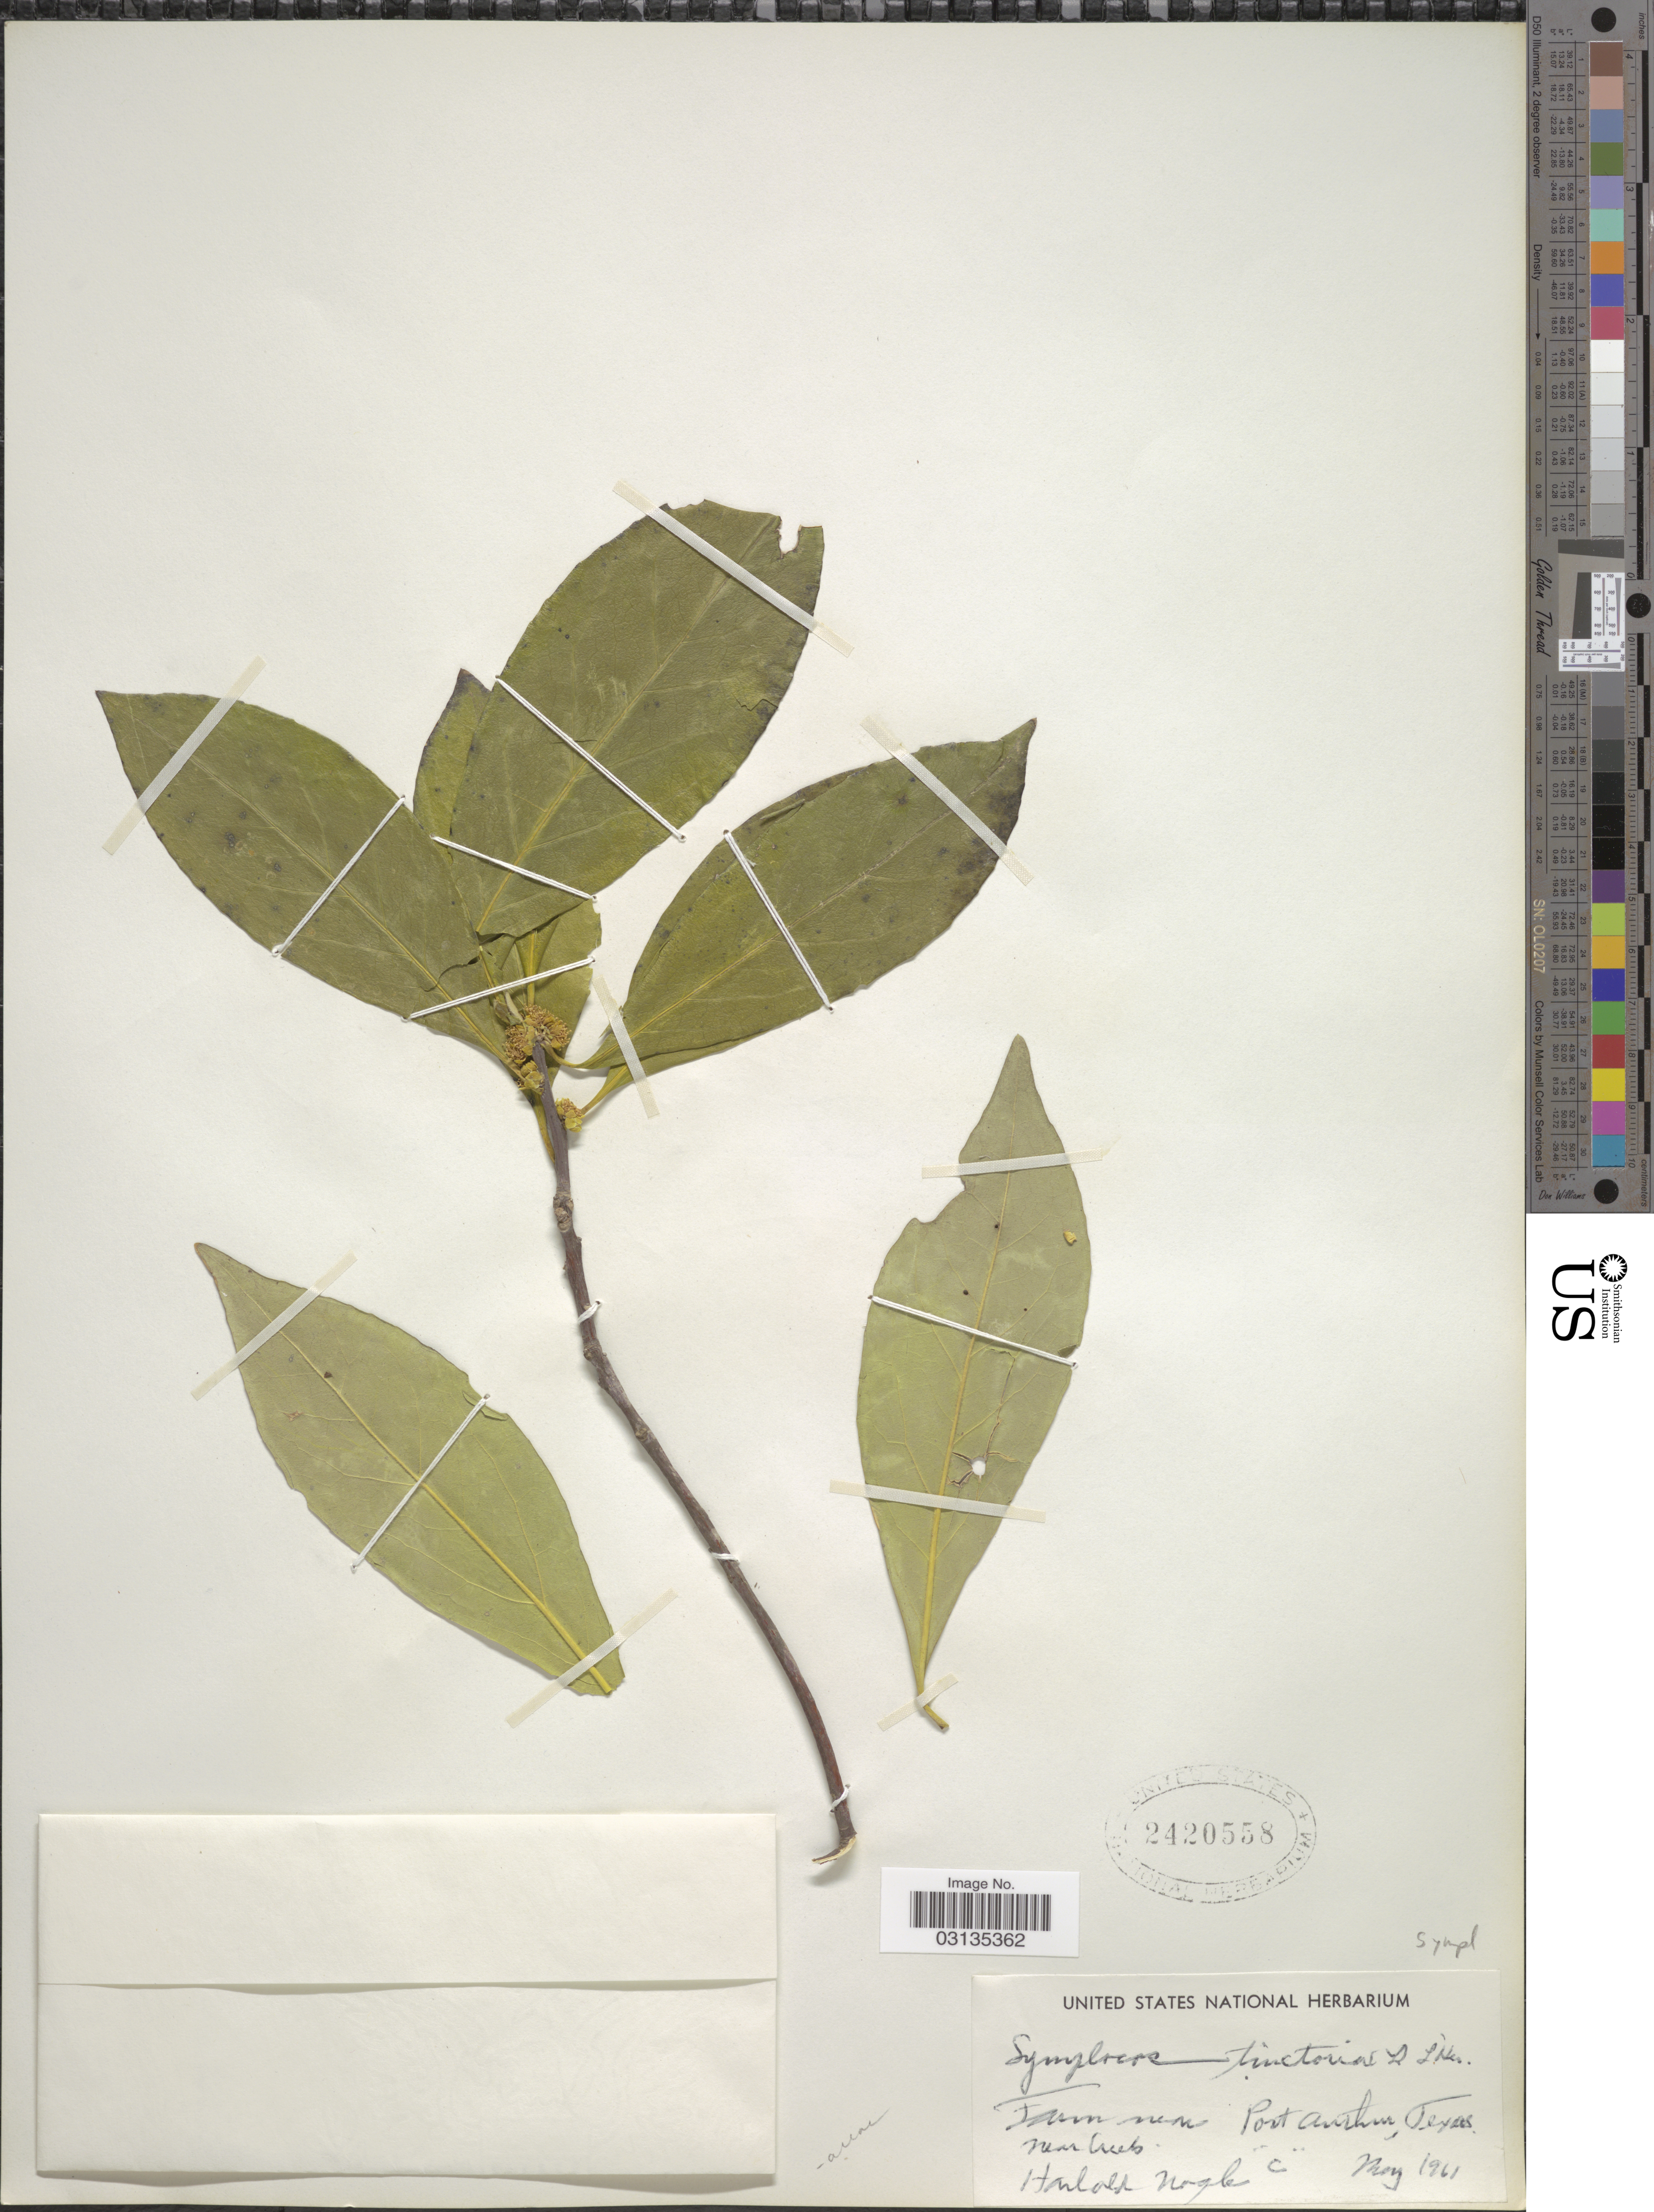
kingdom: Plantae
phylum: Tracheophyta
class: Magnoliopsida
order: Ericales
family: Symplocaceae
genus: Symplocos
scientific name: Symplocos tinctoria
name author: (L.) L'Hér.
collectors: H. Nogle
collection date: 1961-05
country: United States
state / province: Texas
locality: Farm near Port Arthur near creek.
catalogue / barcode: US 2420558